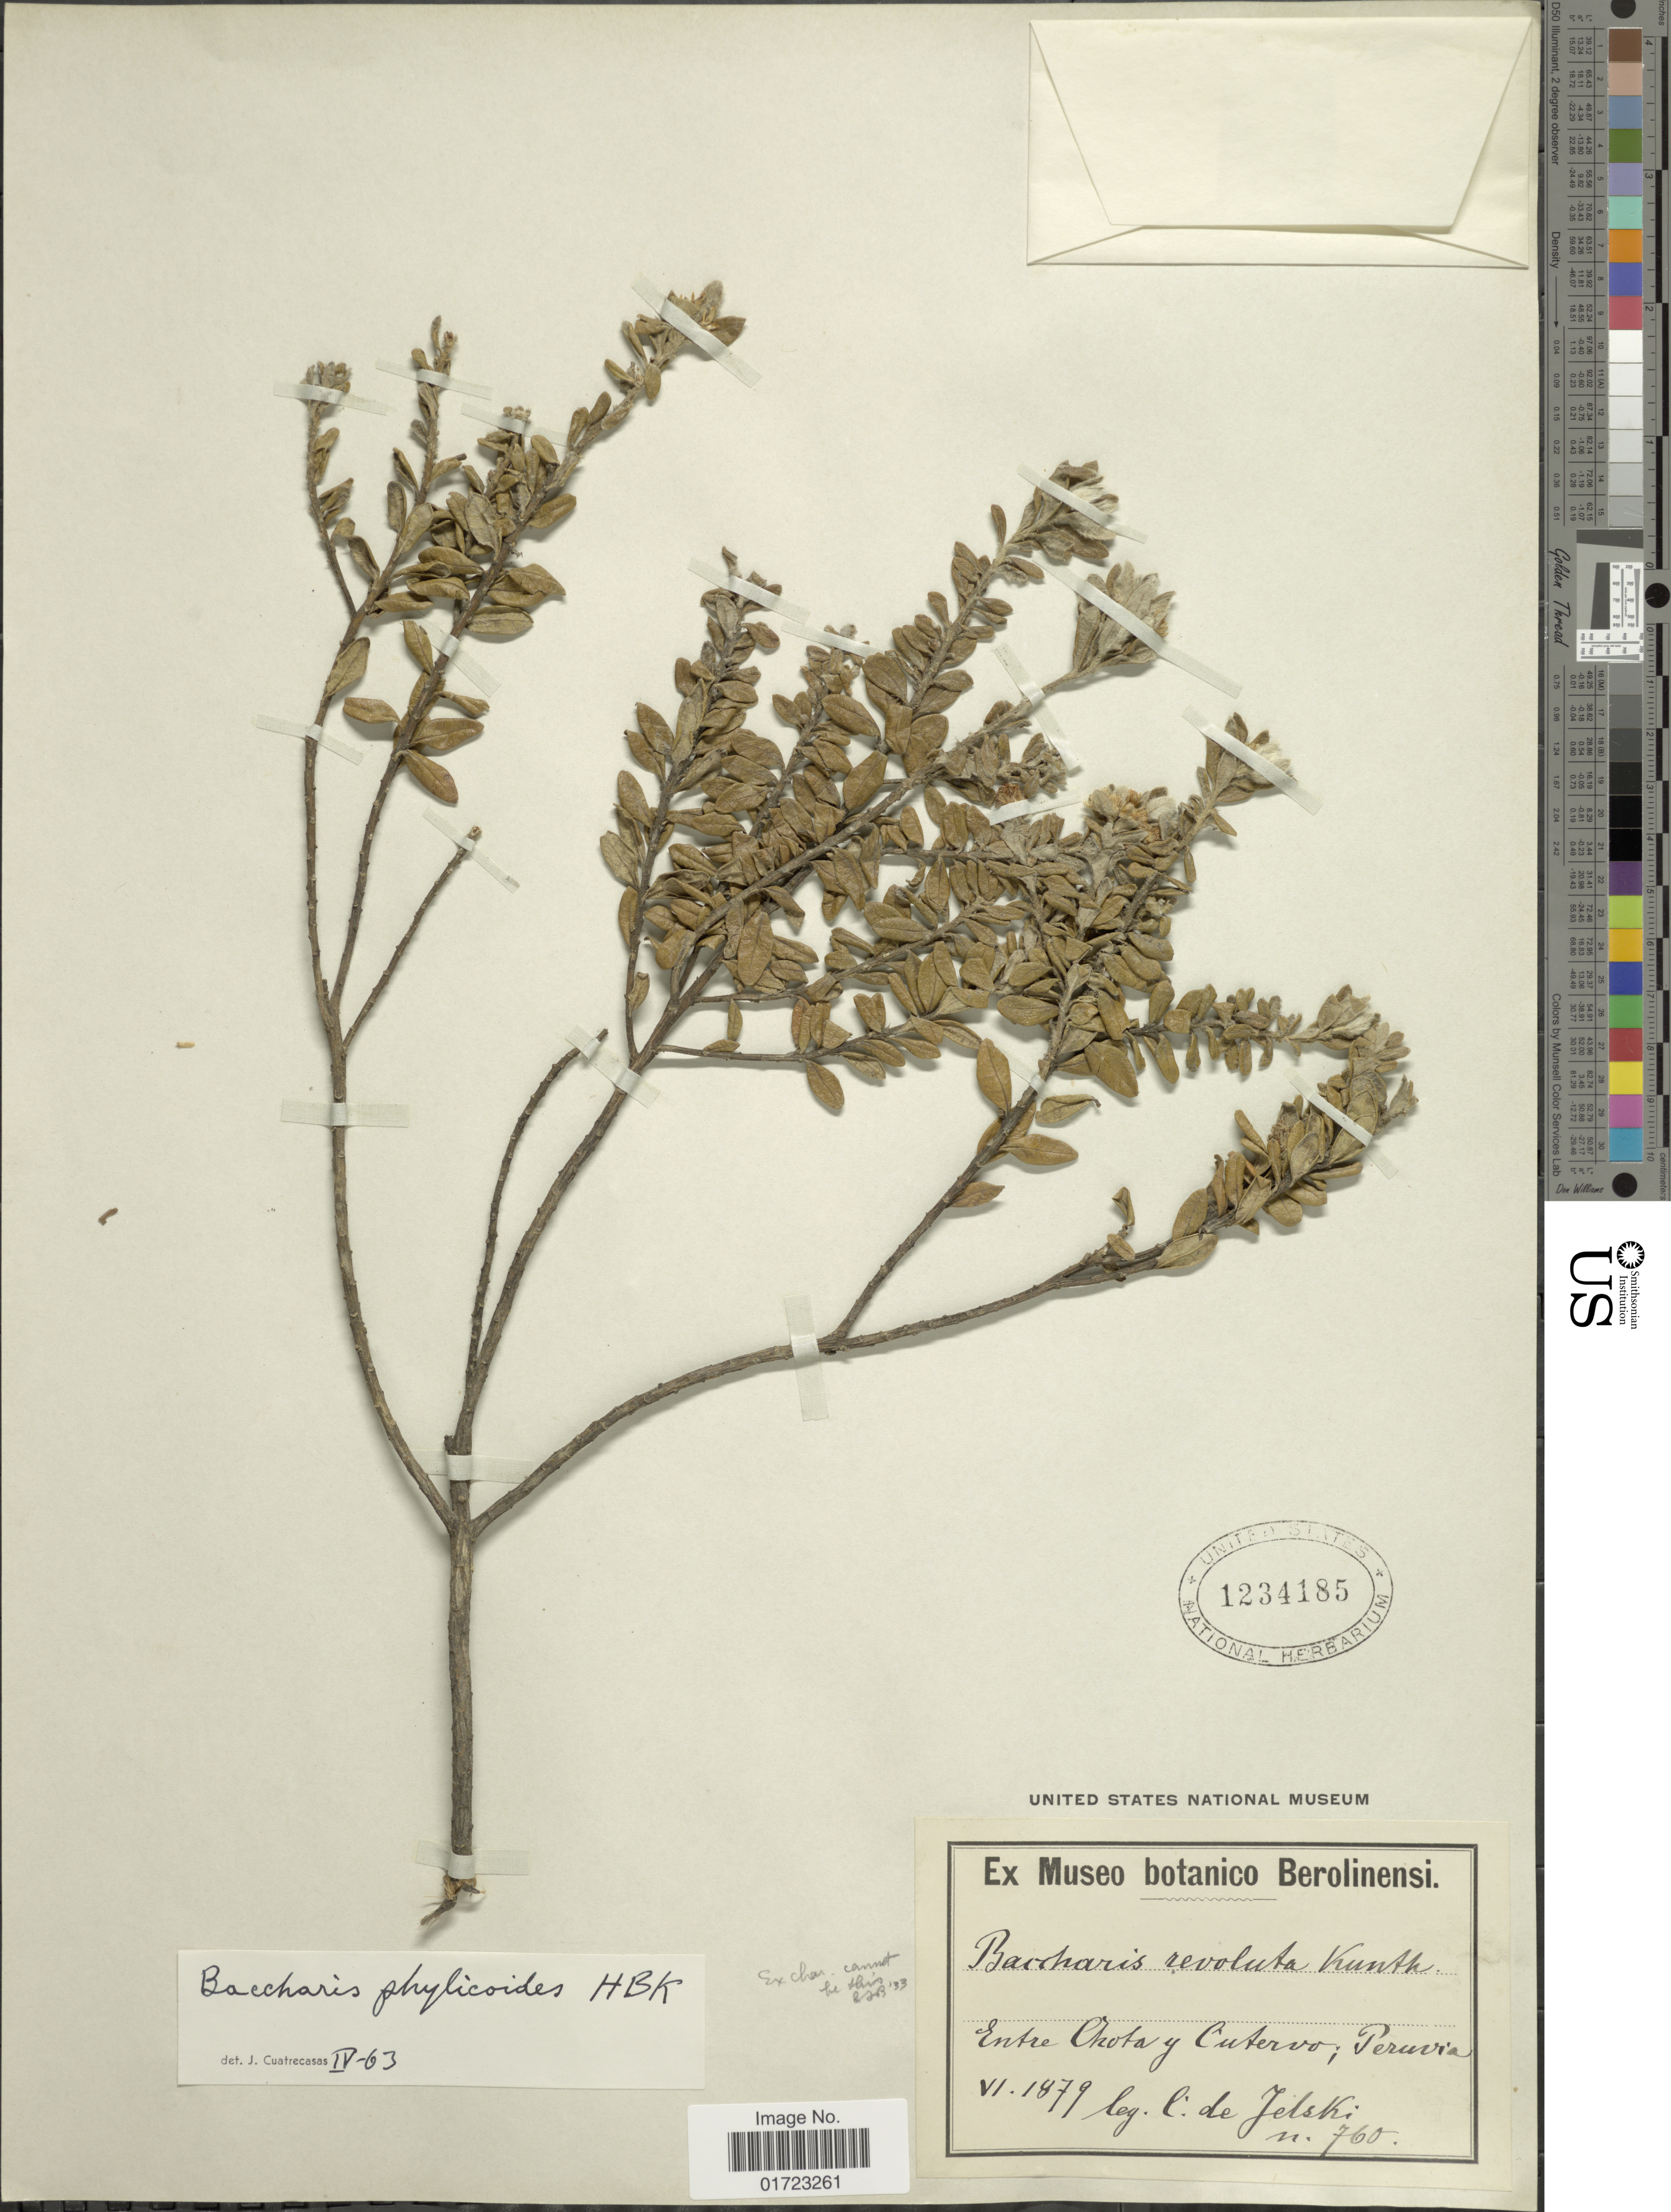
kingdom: Plantae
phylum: Tracheophyta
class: Magnoliopsida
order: Asterales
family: Asteraceae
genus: Baccharis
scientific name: Baccharis phylicoides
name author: Kunth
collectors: C. de Jelski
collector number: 760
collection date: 1879-06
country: Peru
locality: Entre Chota y Cutervo; Peruvia.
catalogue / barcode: US 1234185